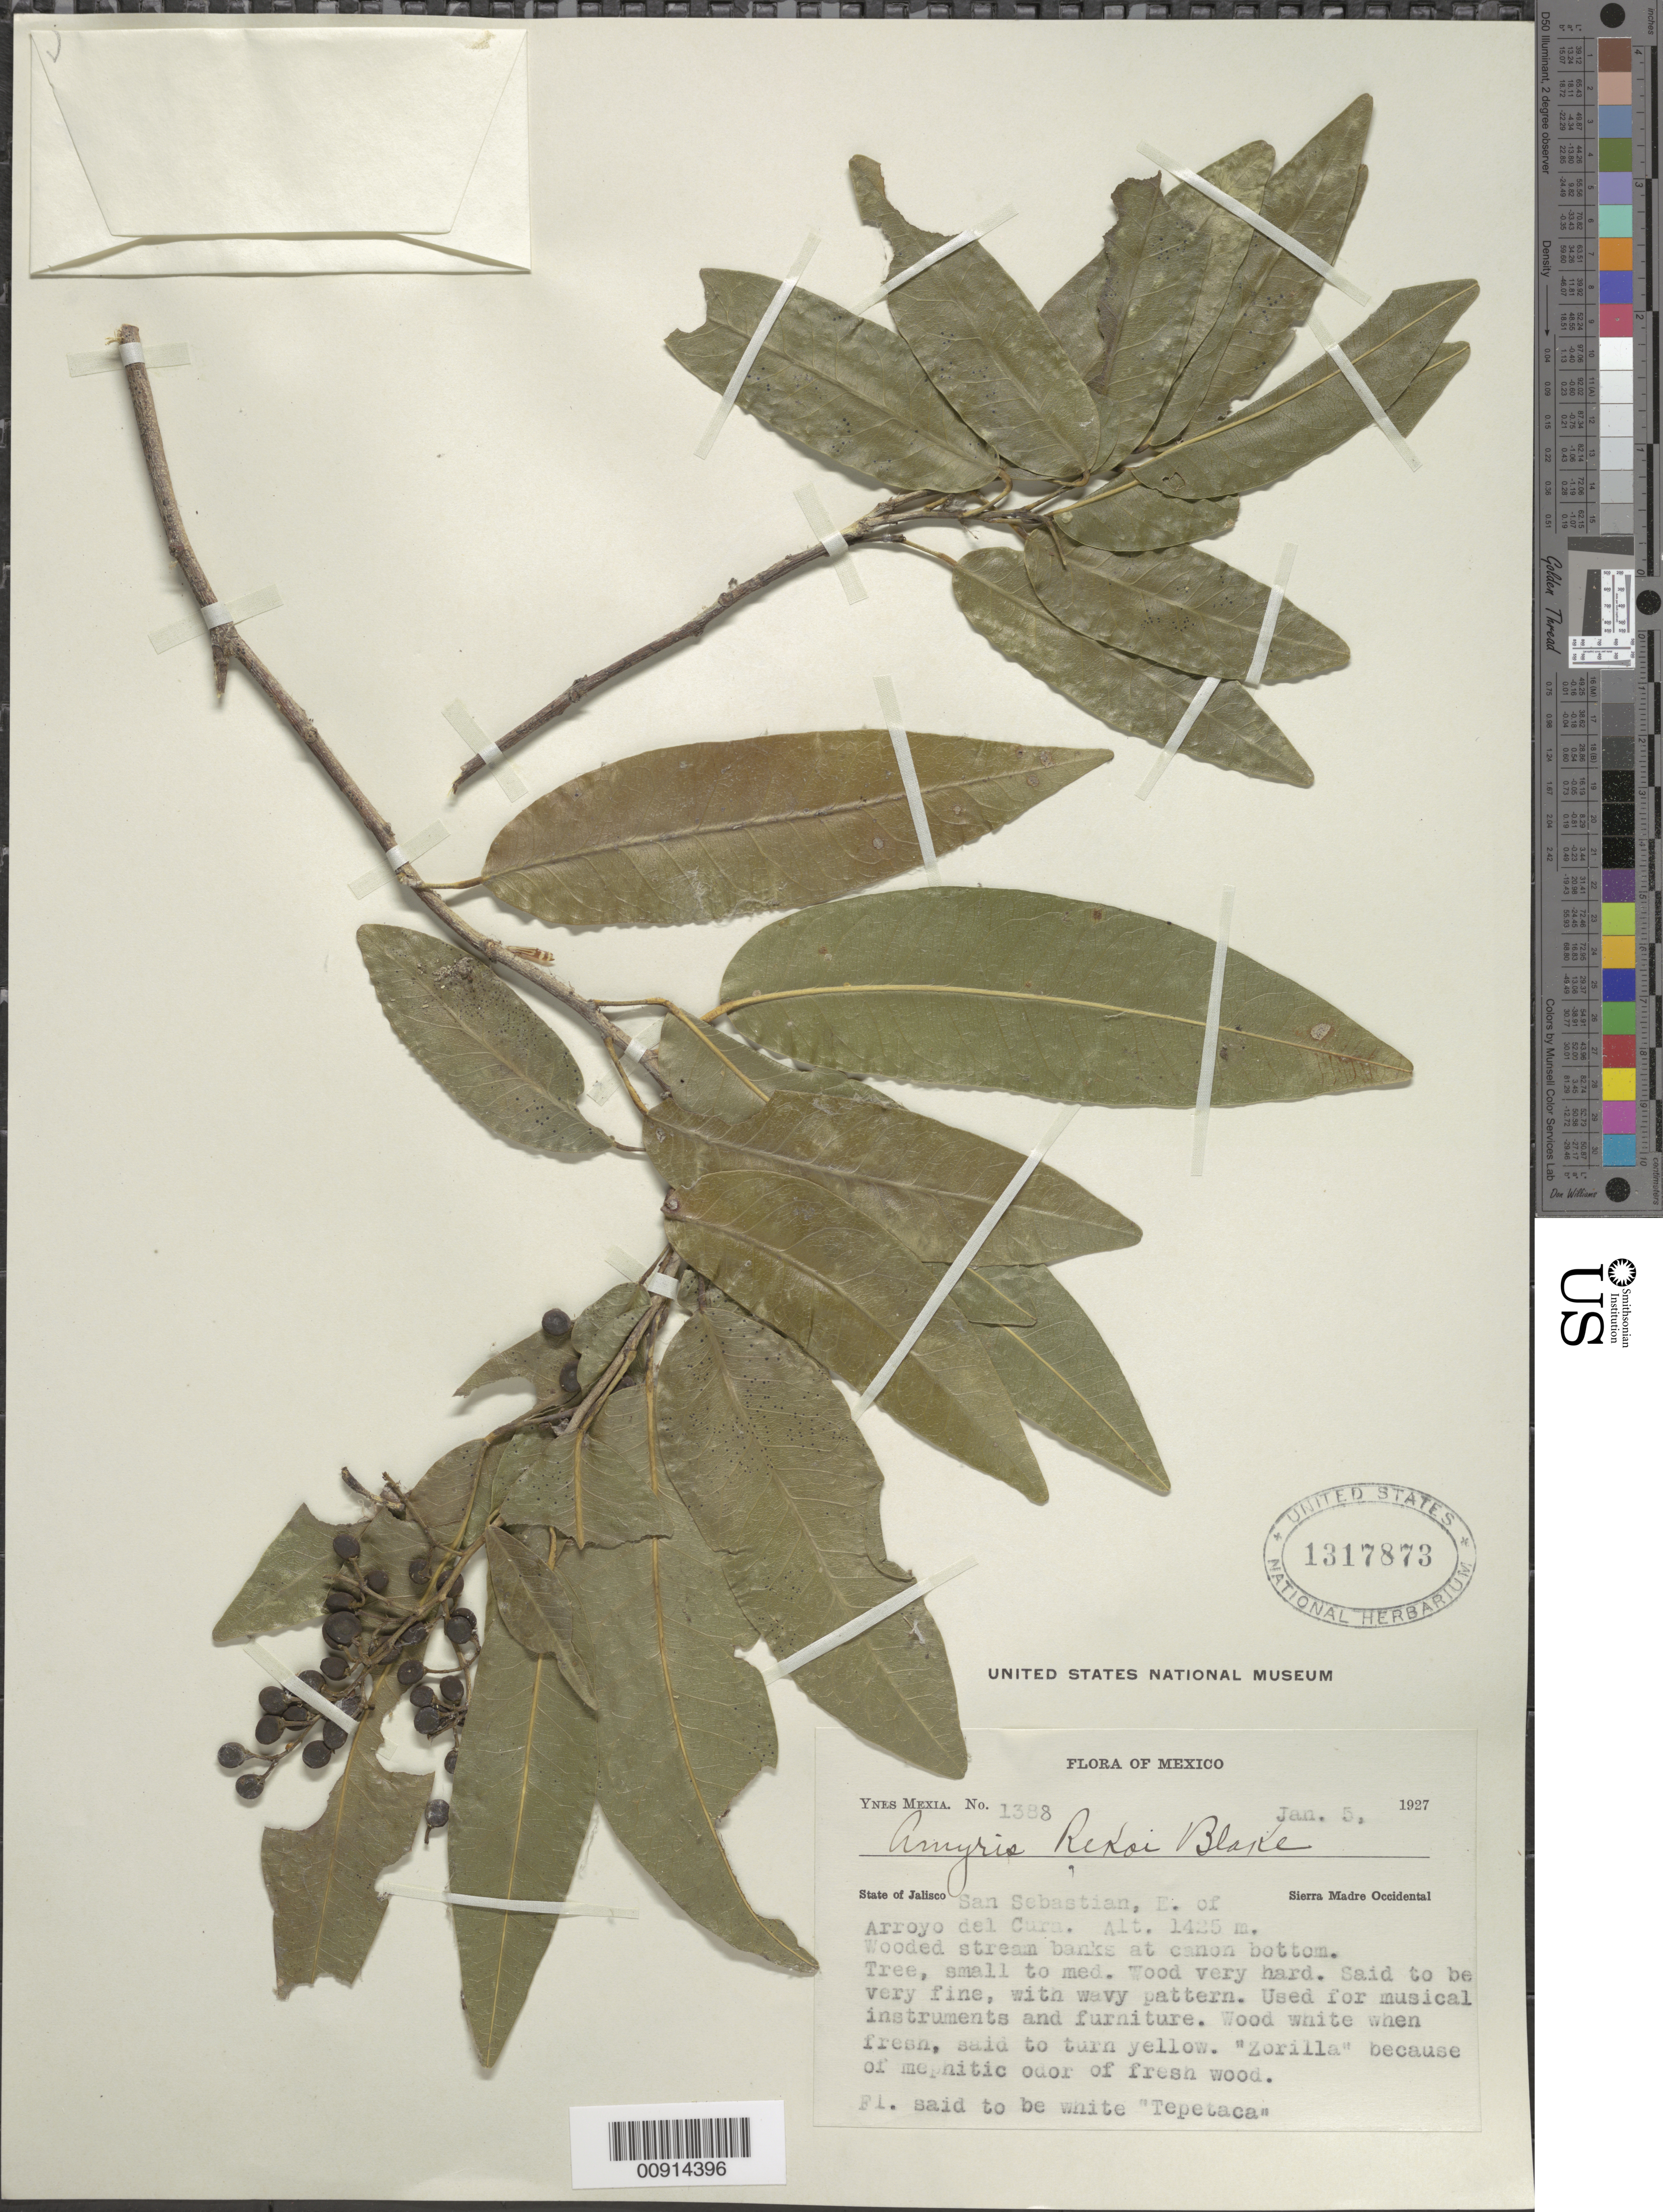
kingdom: Plantae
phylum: Tracheophyta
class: Magnoliopsida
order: Sapindales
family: Rutaceae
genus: Amyris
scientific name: Amyris rekoi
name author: Blake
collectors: Y. Mexia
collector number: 1388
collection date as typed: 05 Jan 1927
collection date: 1927-01-05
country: Mexico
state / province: Jalisco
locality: San Sebastian, E. of Arroyo del Cura. State of Jalisco. Sierra Madre Occidental.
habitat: Wooded stream banks at cañon bottom.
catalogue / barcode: US 1317873